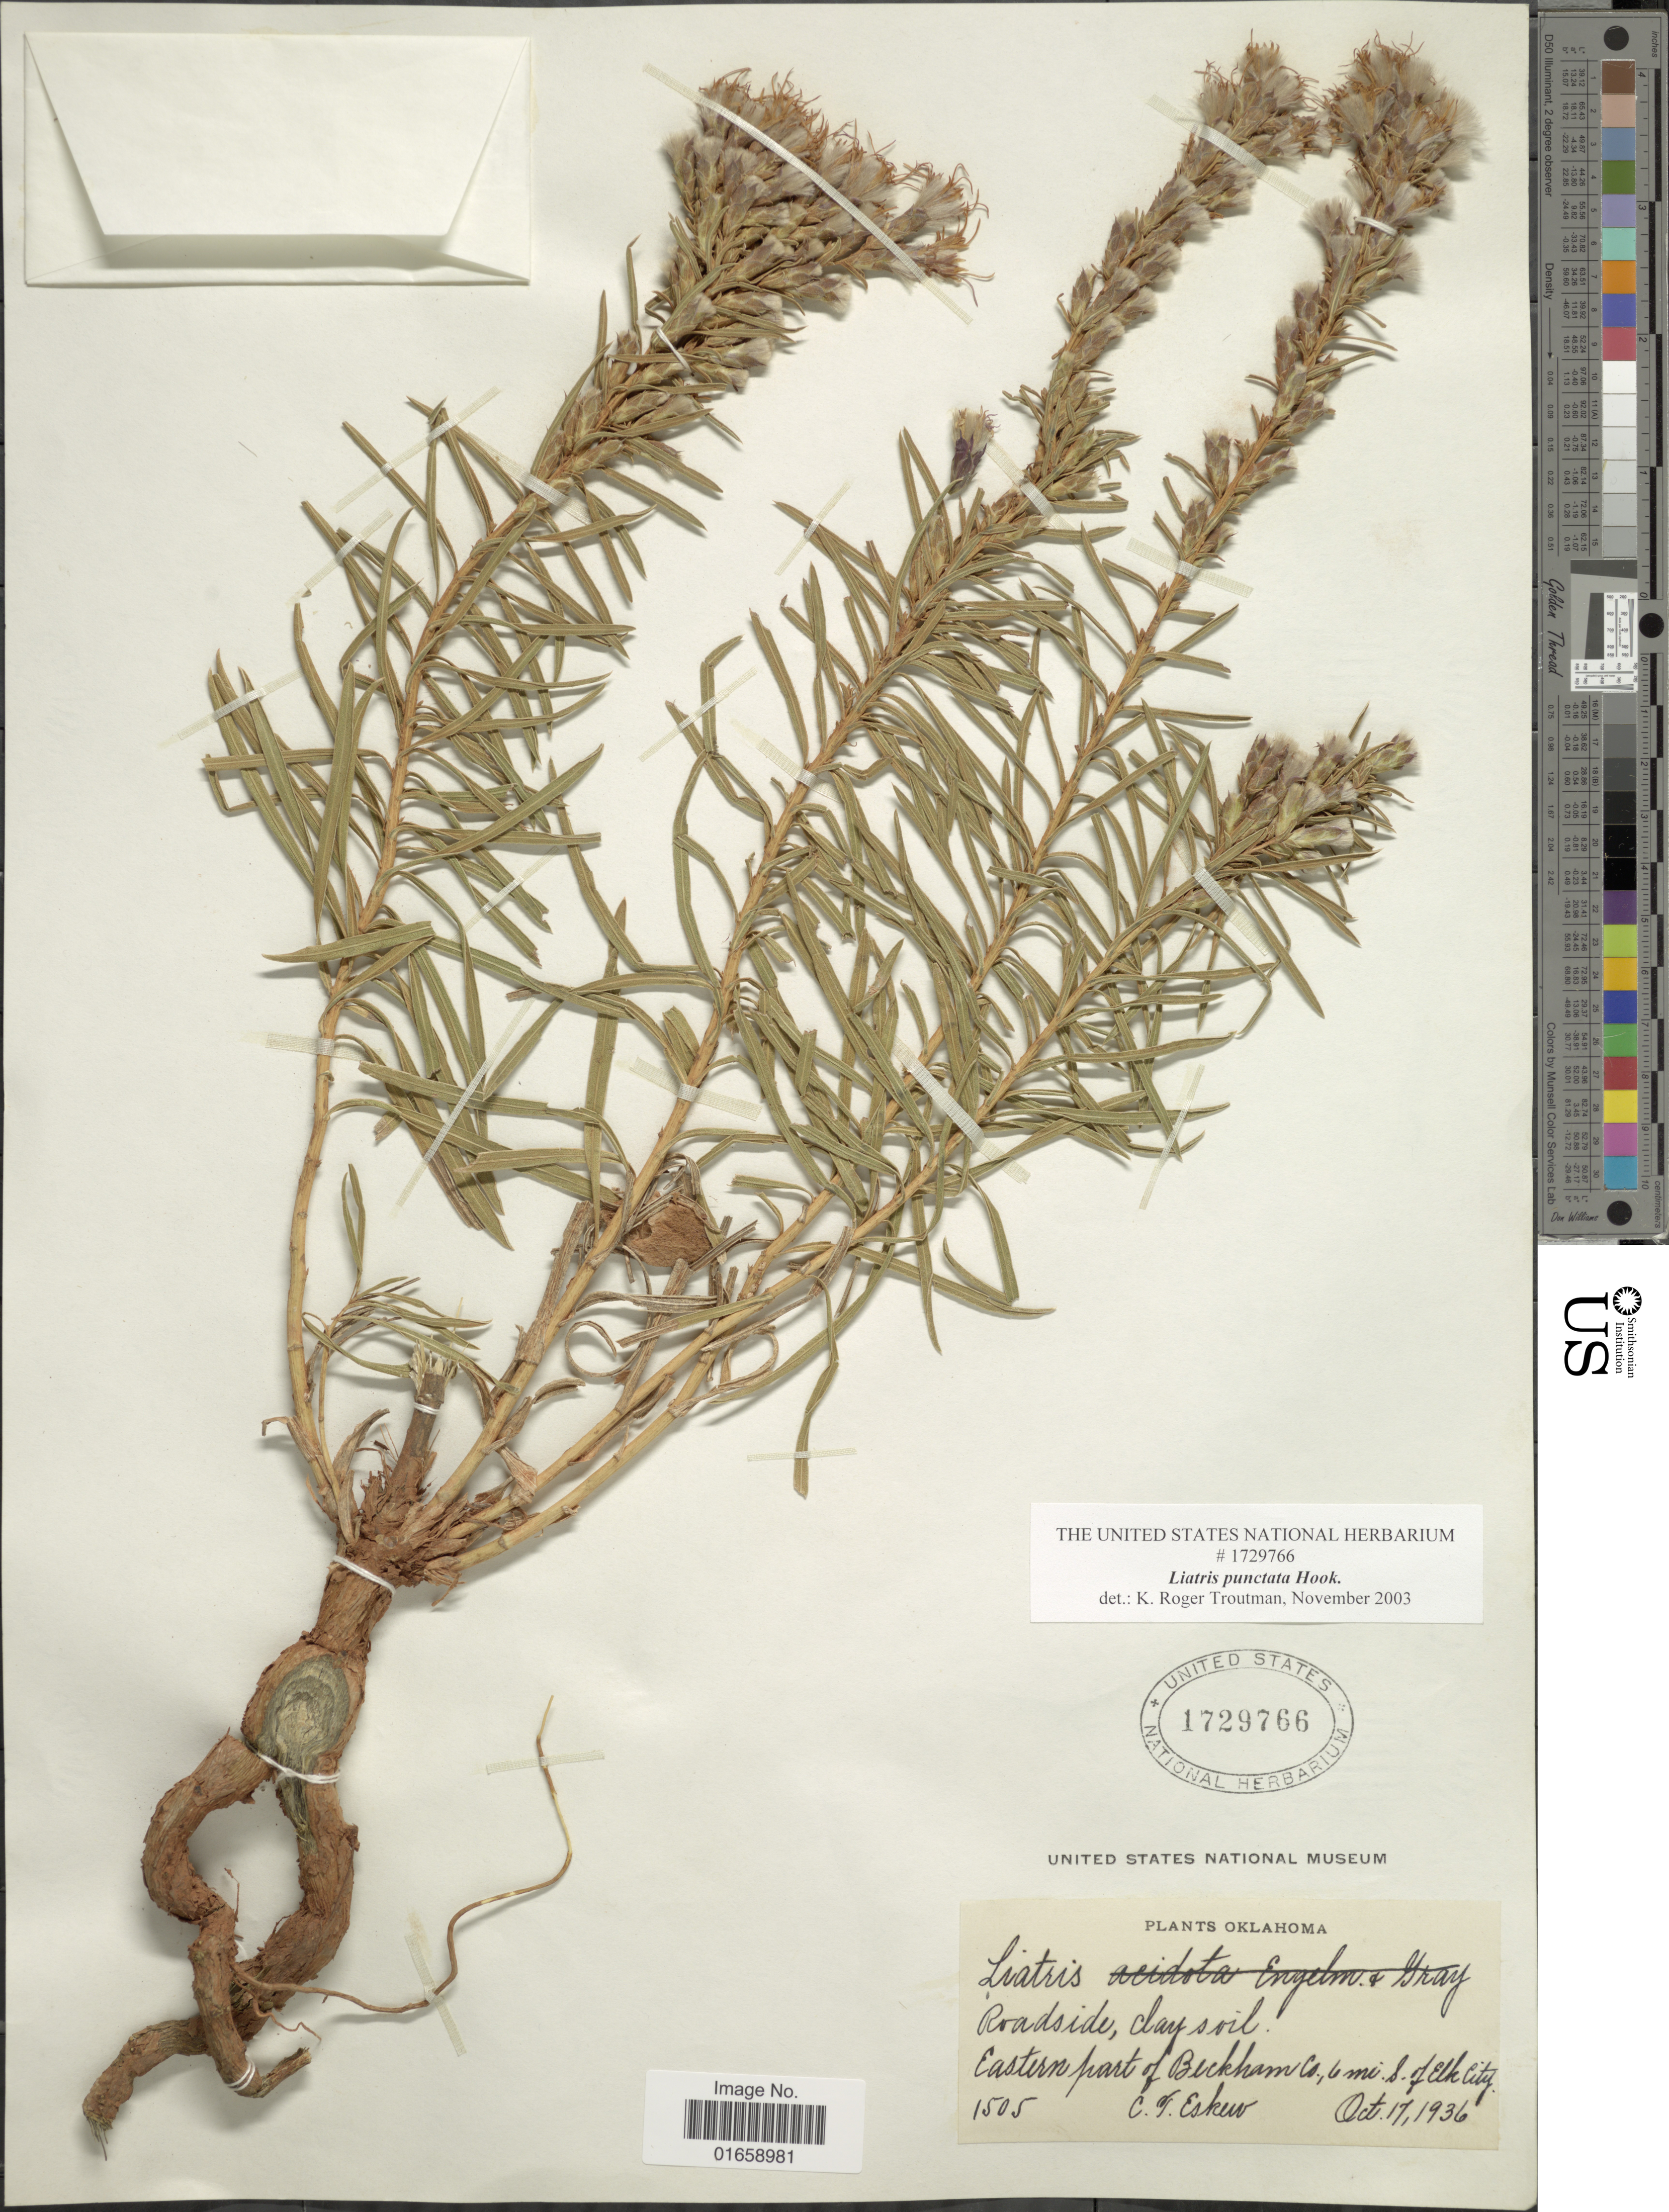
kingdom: Plantae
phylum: Tracheophyta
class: Magnoliopsida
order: Asterales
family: Asteraceae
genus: Liatris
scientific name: Liatris punctata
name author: Hook.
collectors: C. Eskew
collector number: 1505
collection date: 1936-10-17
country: United States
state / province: Oklahoma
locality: Roadside, clay soil, Eastern part of Beckham Co., 6mi. S. of Elk City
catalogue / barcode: US 1729766